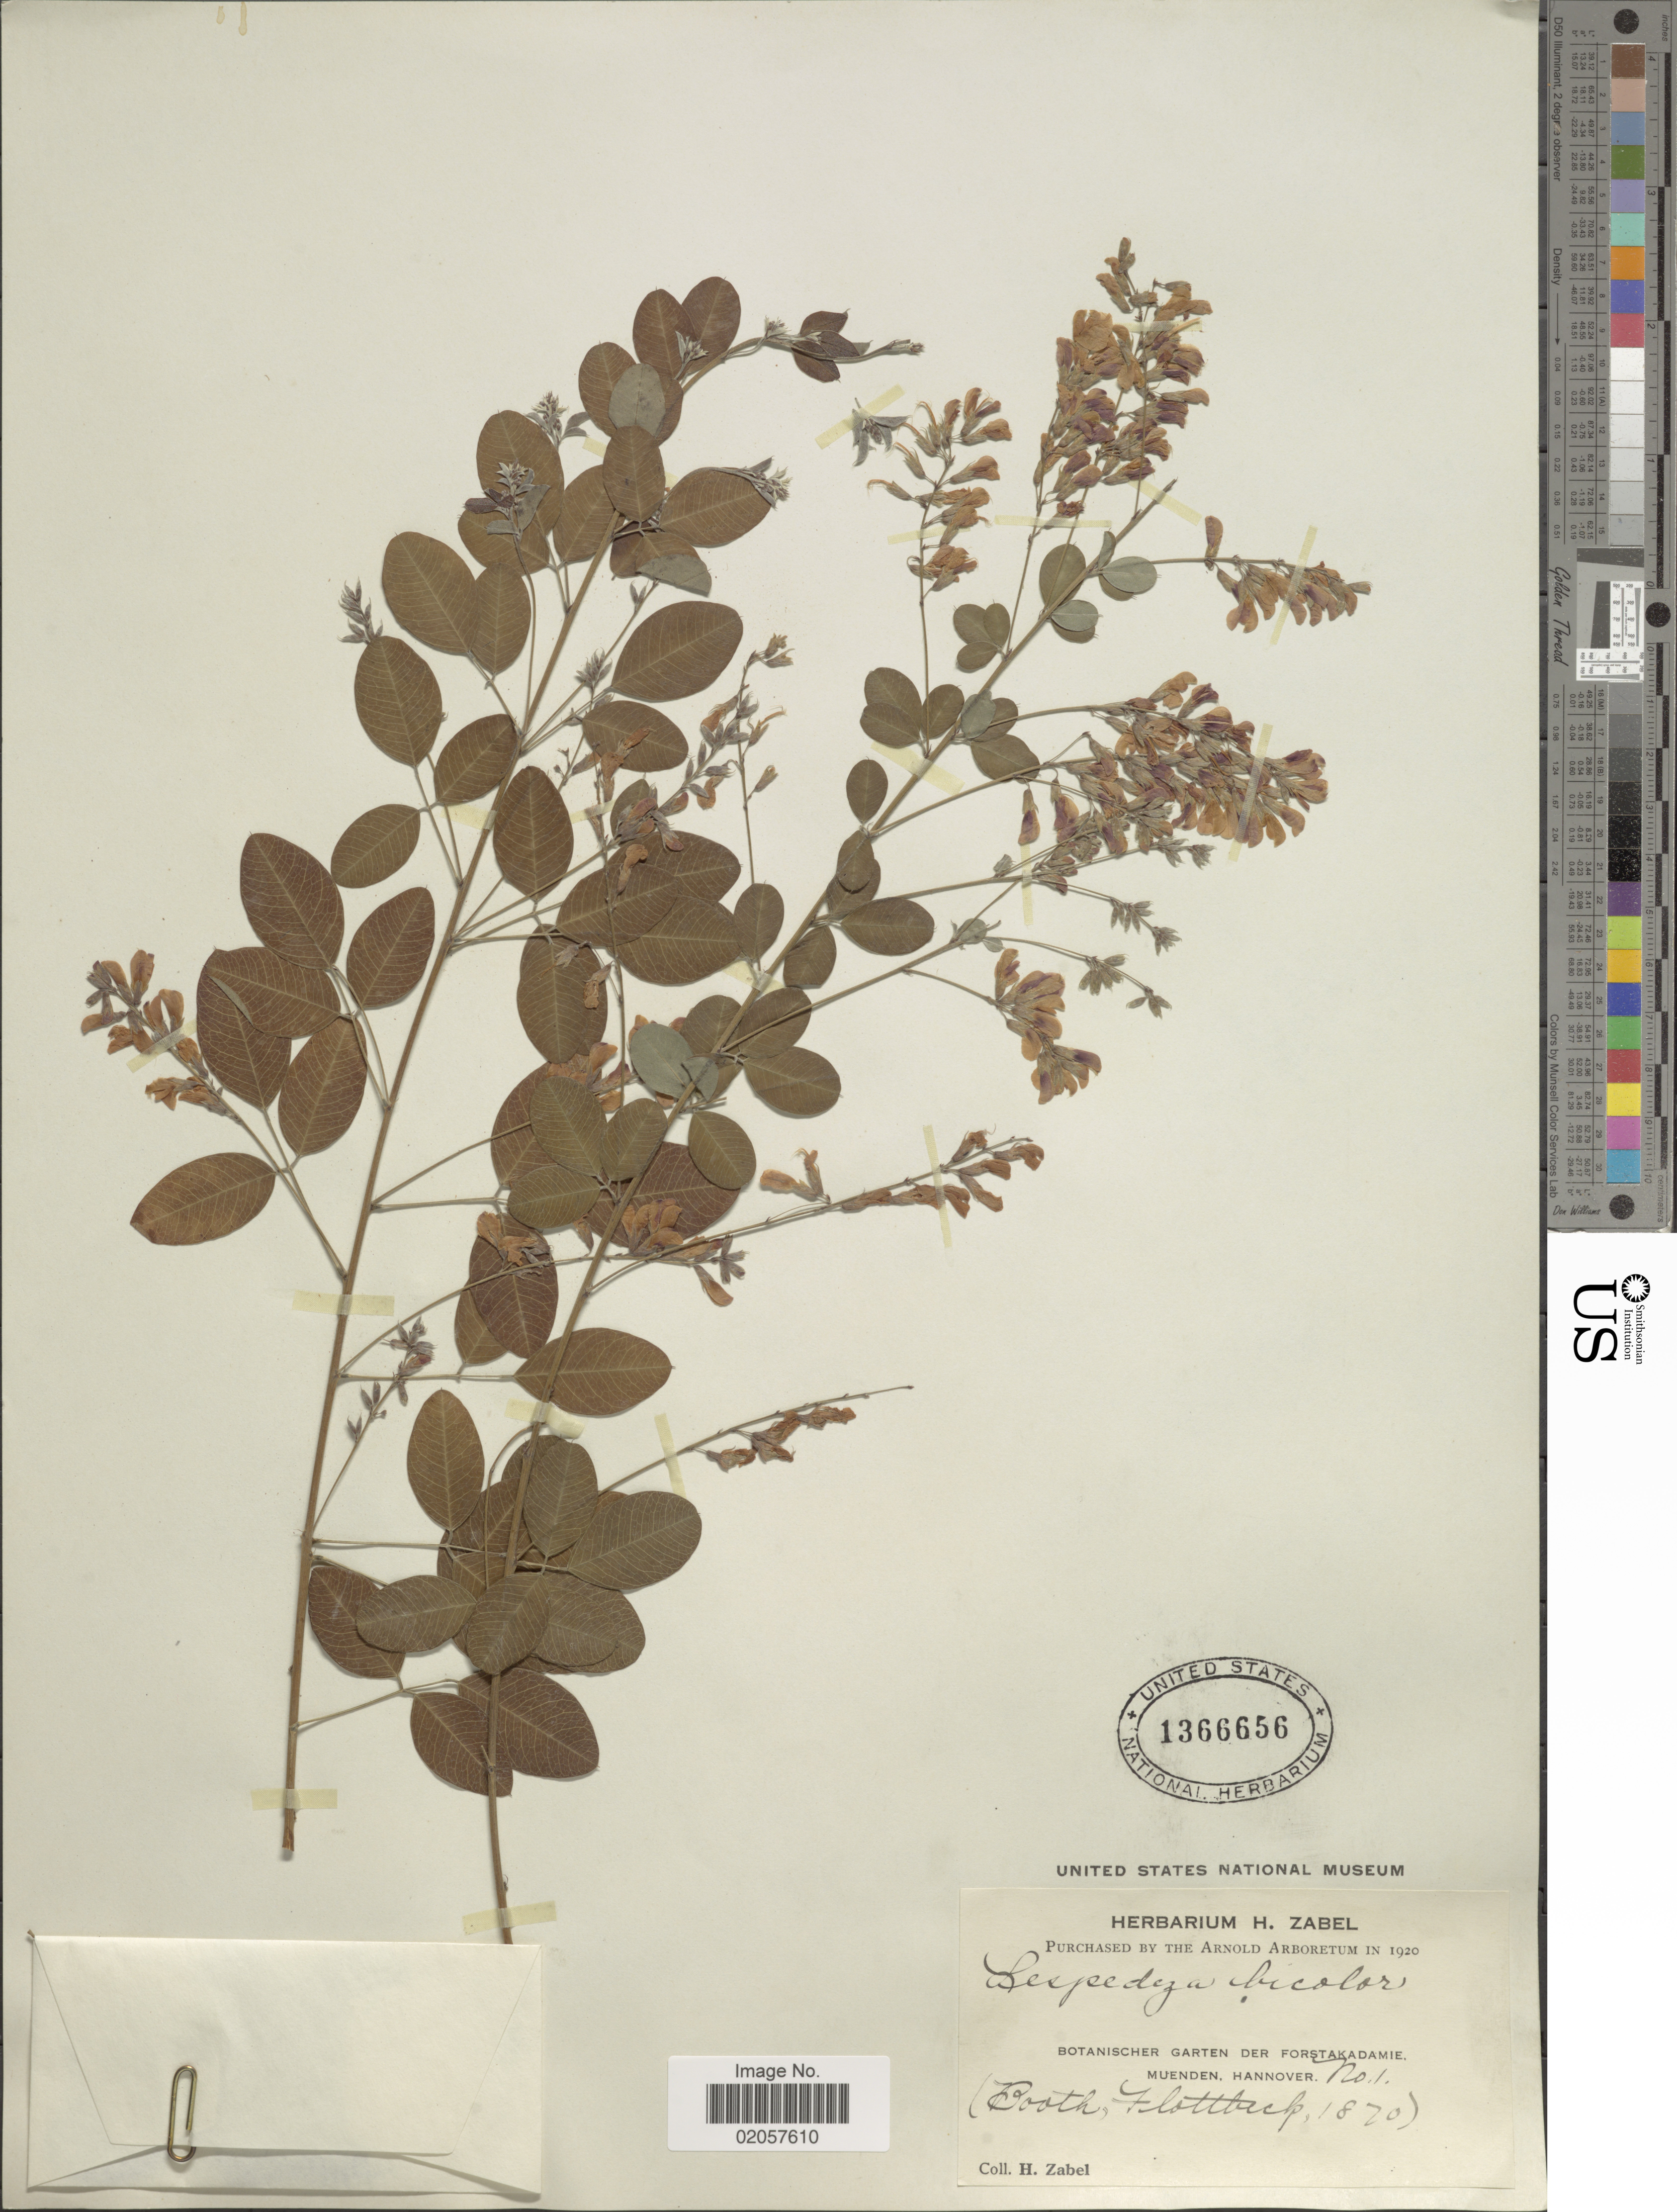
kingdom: Plantae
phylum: Tracheophyta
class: Magnoliopsida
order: Fabales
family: Fabaceae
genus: Lespedeza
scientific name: Lespedeza bicolor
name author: Turcz.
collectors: H. Zabel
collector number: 1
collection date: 1870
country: Germany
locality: Botanischer Garten der Forstakadamie, Muenden, Hannover (Booth, Flottbeck)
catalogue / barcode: US 1366656